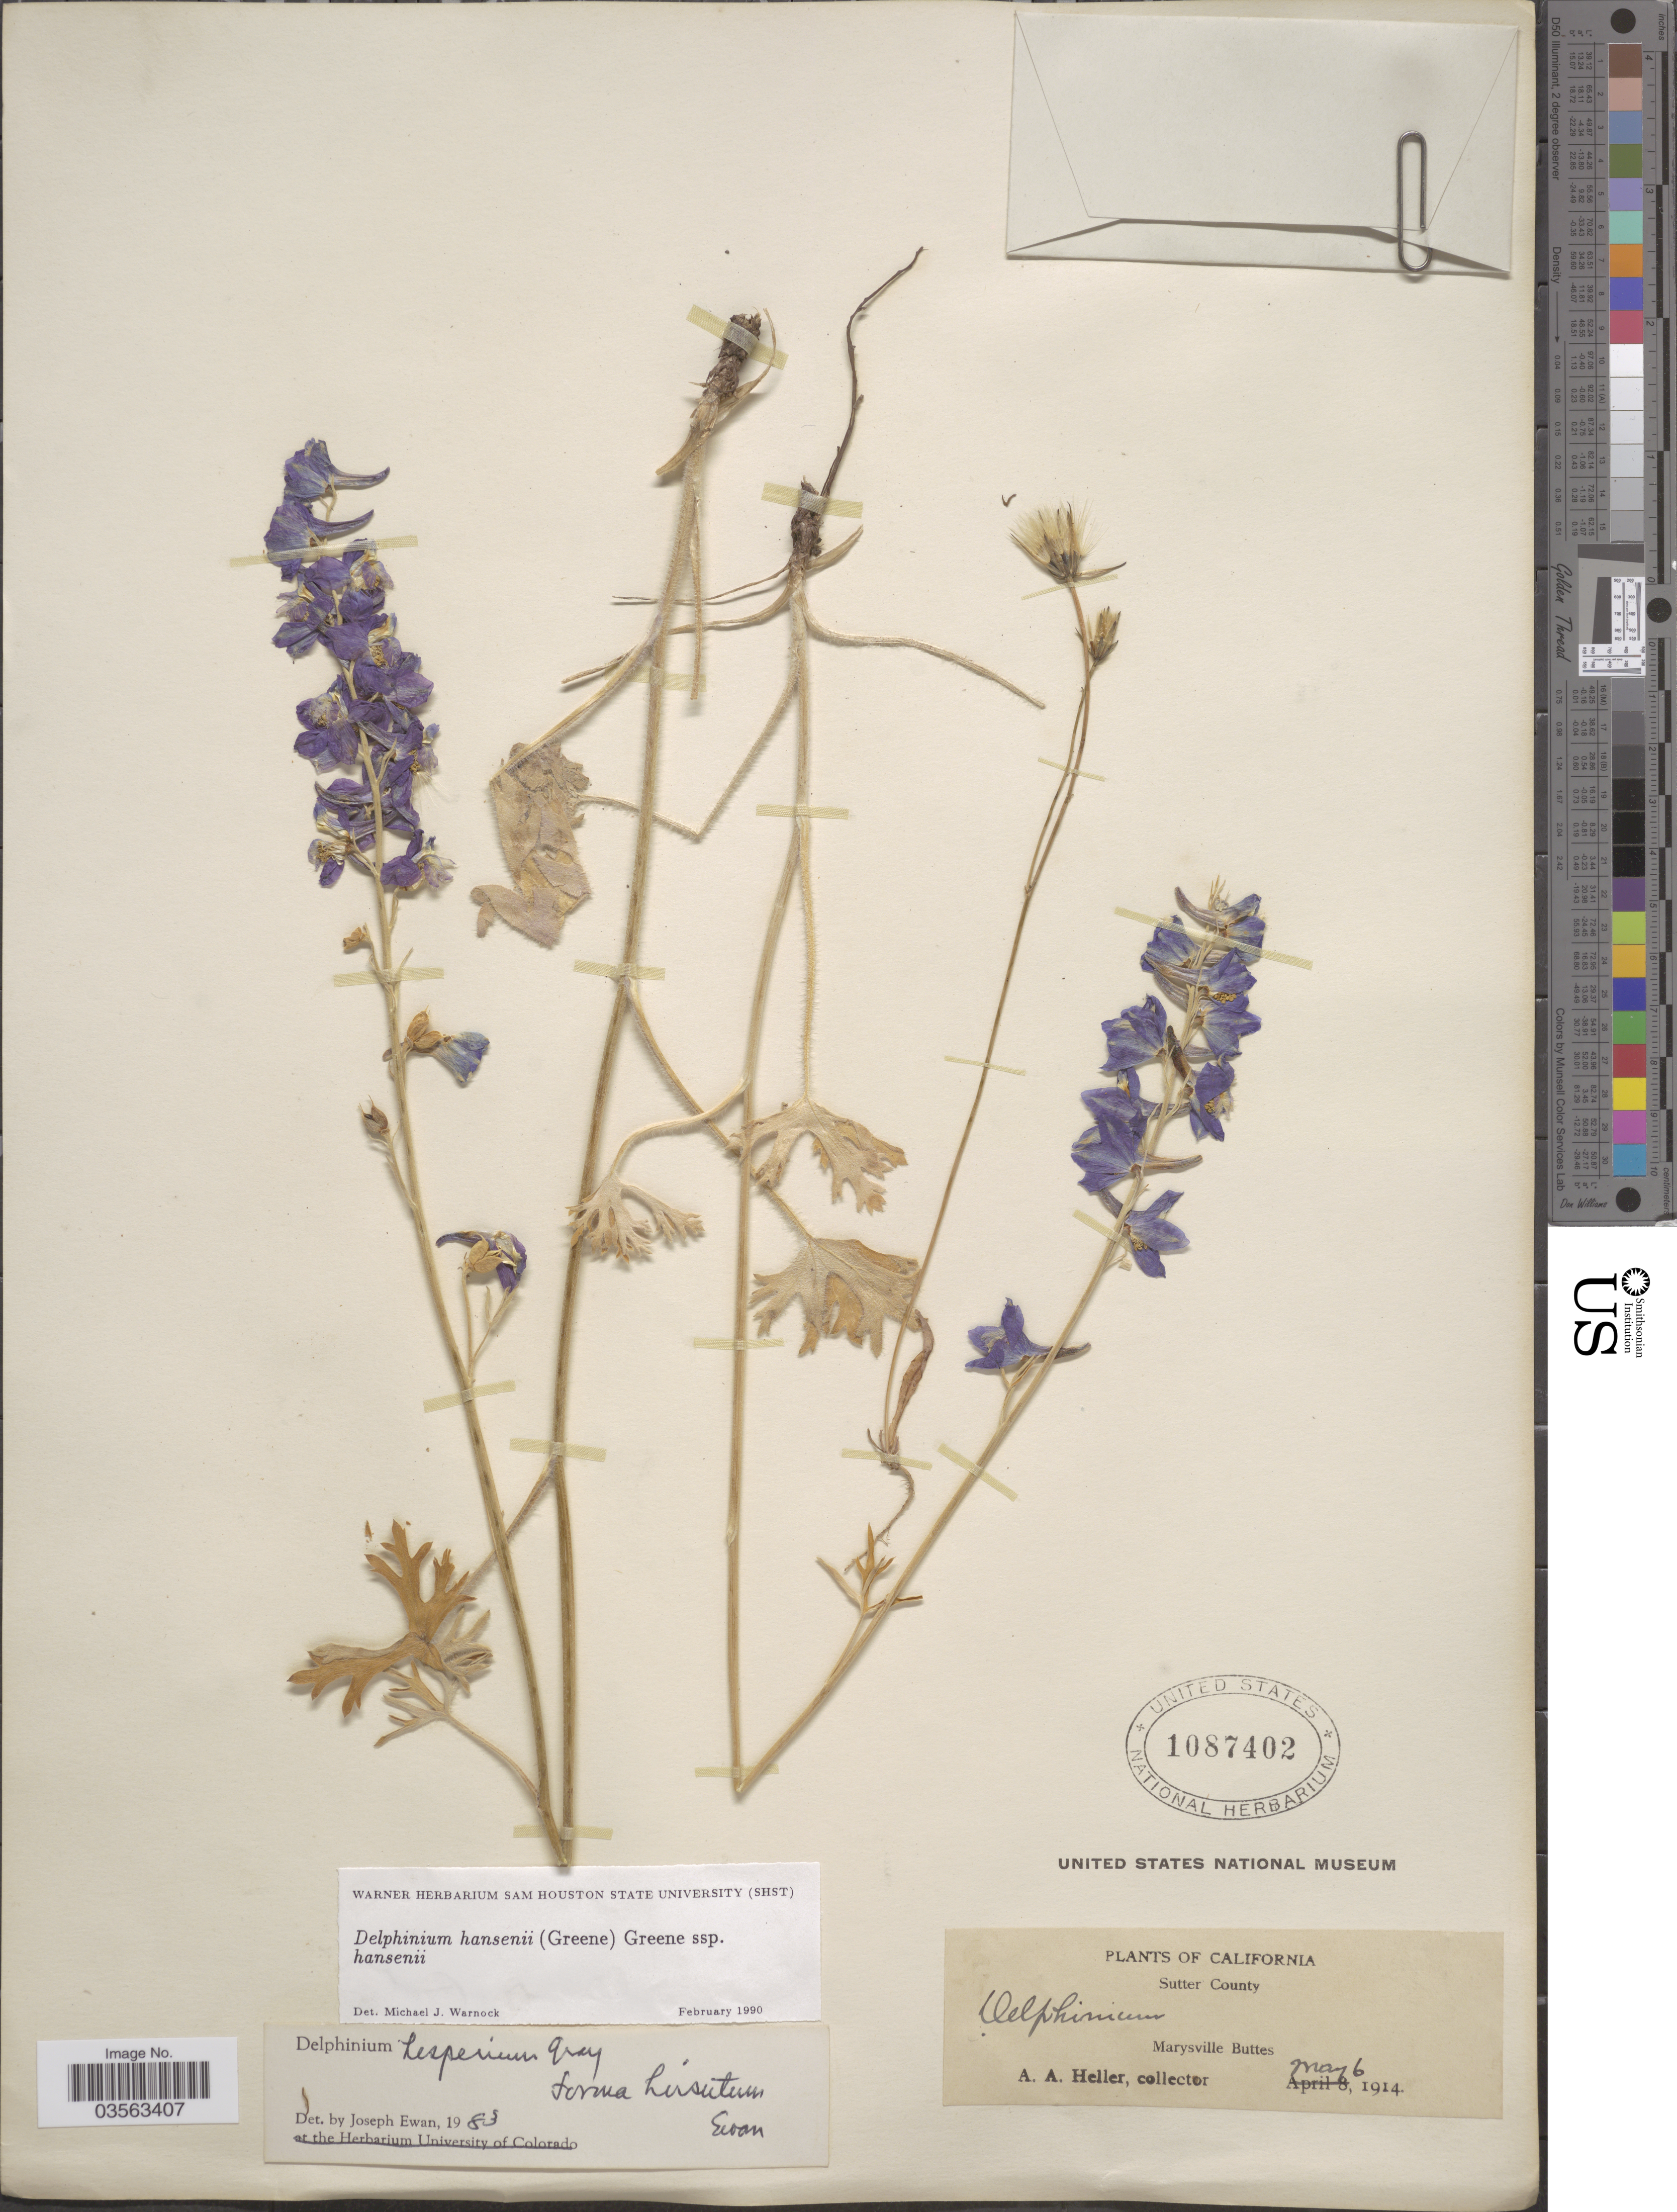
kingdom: Plantae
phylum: Tracheophyta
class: Magnoliopsida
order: Ranunculales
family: Ranunculaceae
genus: Delphinium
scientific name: Delphinium hansenii subsp. hansenii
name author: (Greene) Greene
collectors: A. A. Heller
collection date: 1914-05-06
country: United States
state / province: California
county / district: Sutter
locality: Sutter County. Marysville Buttes.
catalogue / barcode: US 1087402